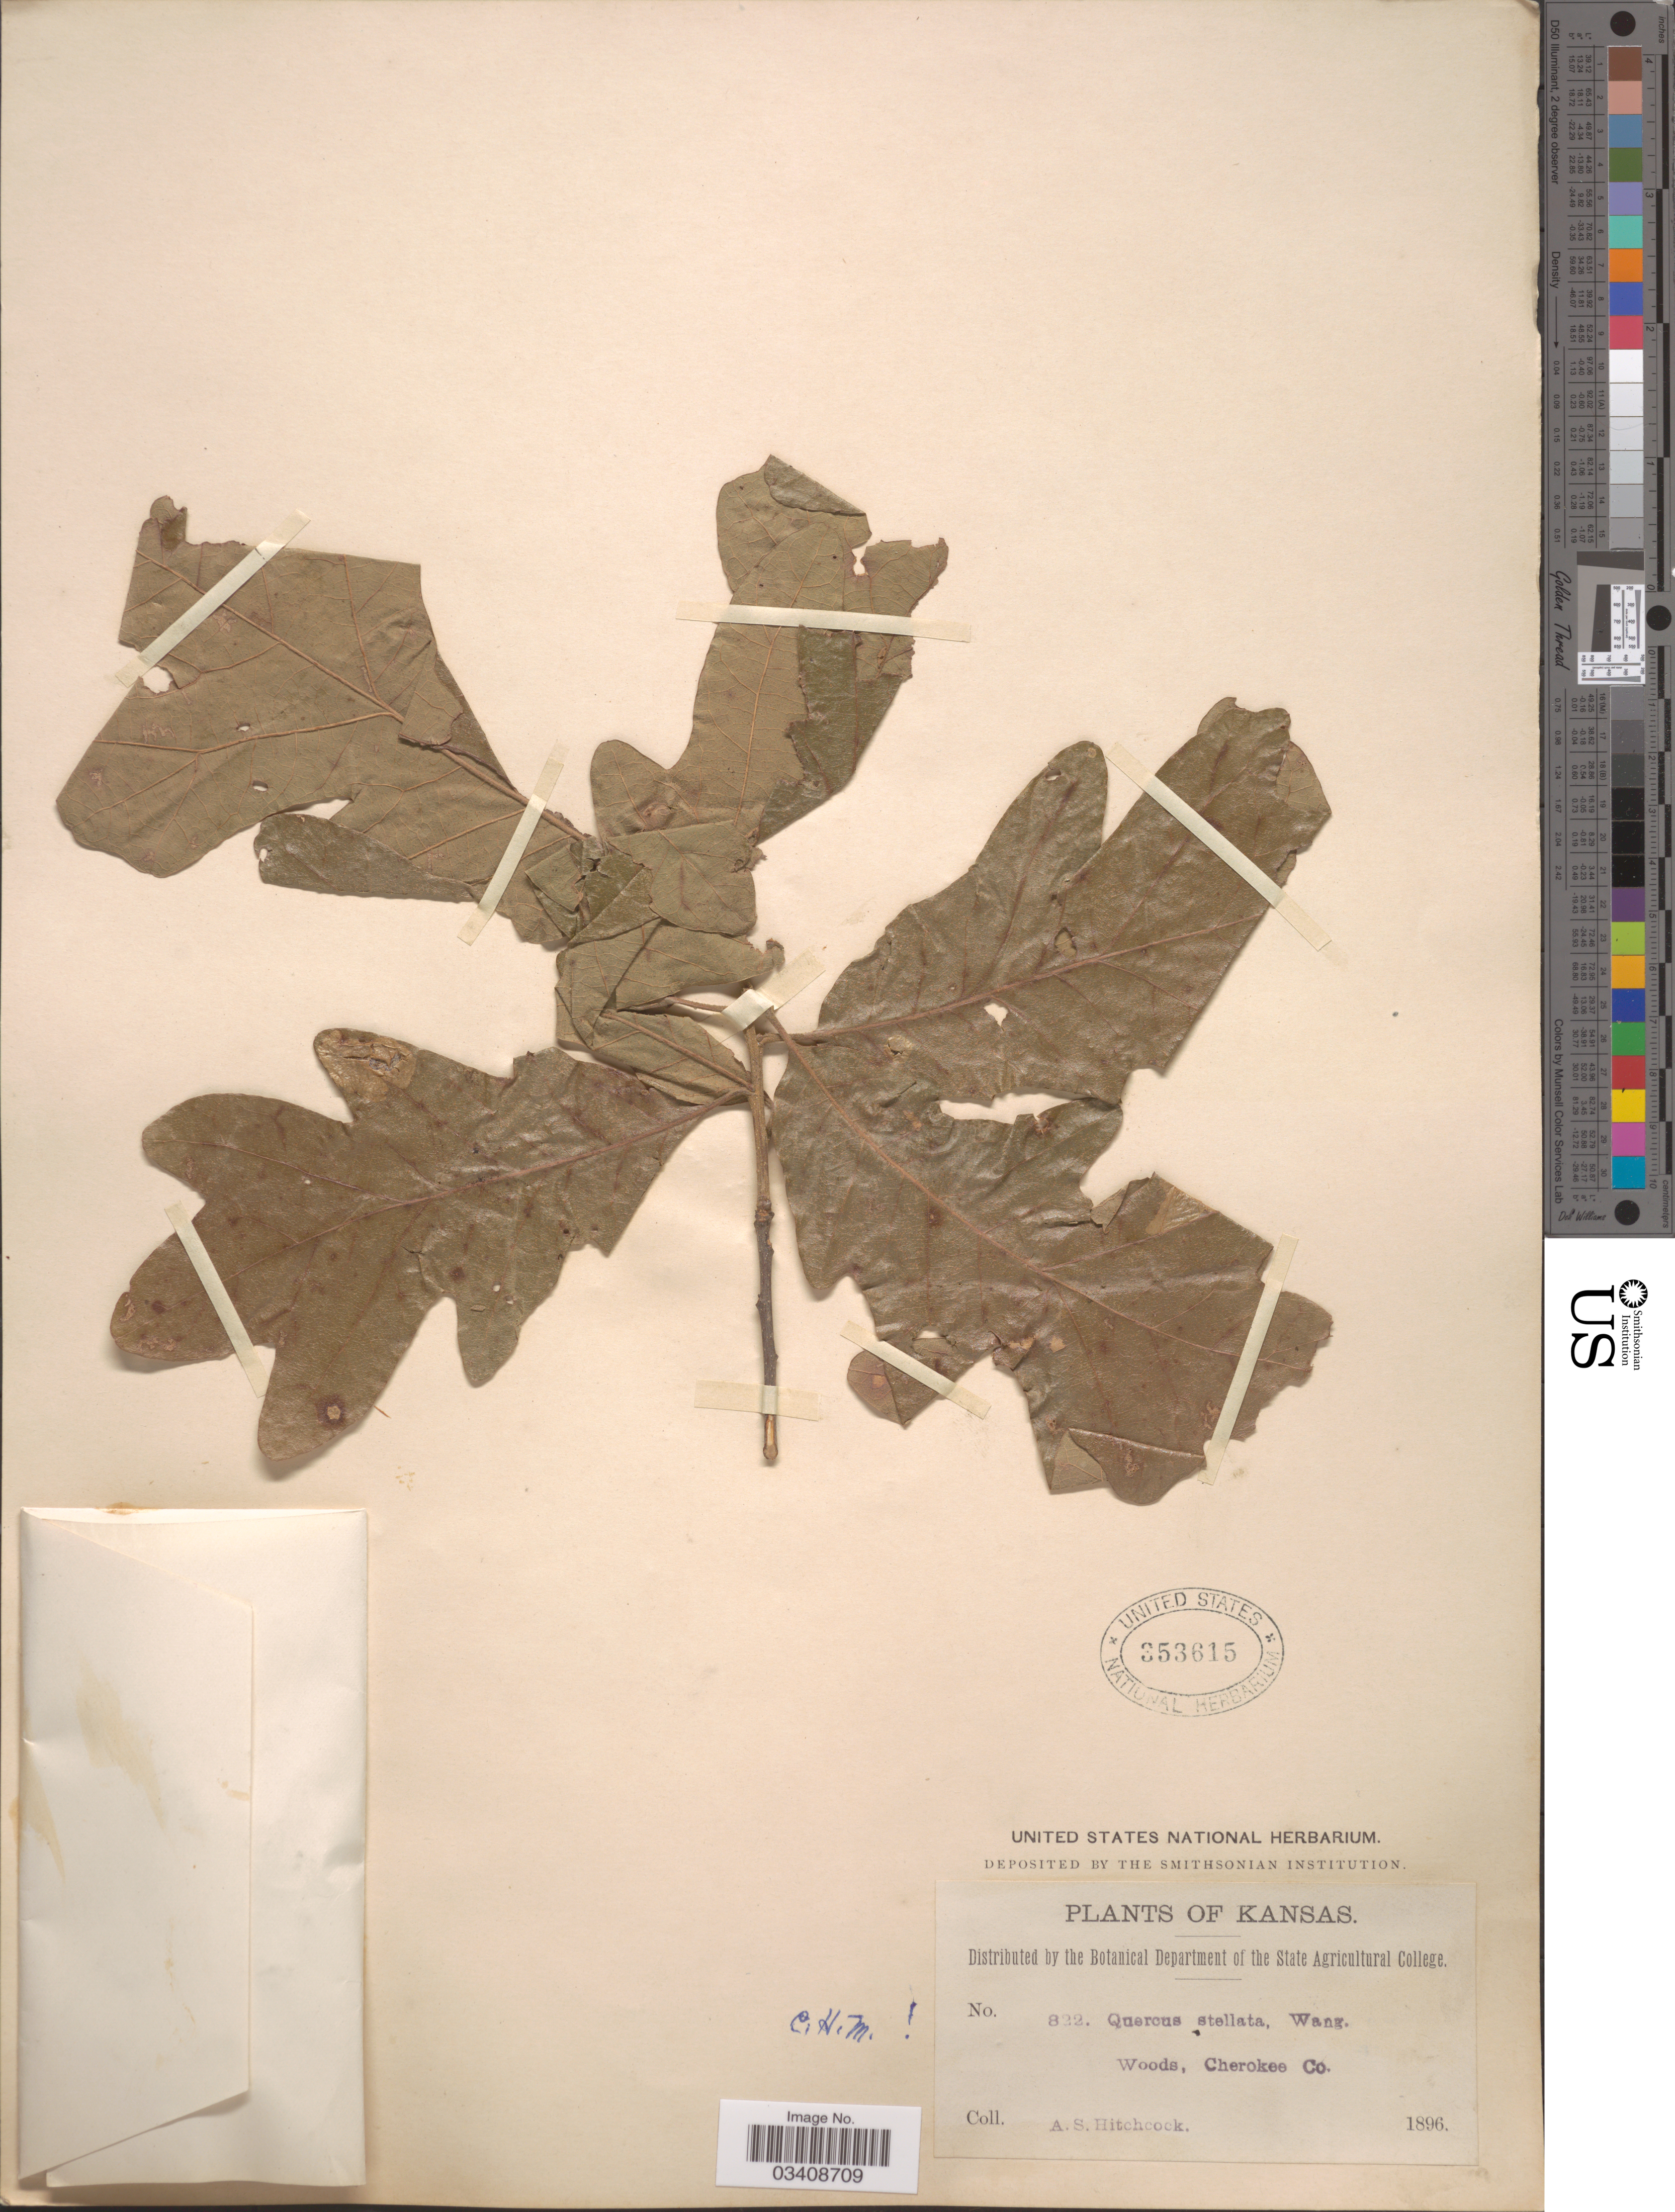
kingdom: Plantae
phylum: Tracheophyta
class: Magnoliopsida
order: Fagales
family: Fagaceae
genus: Quercus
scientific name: Quercus stellata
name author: Wangenh.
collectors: A. S. Hitchcock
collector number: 822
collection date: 1896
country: United States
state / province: Kansas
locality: Cherokee Co.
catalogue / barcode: US 353615